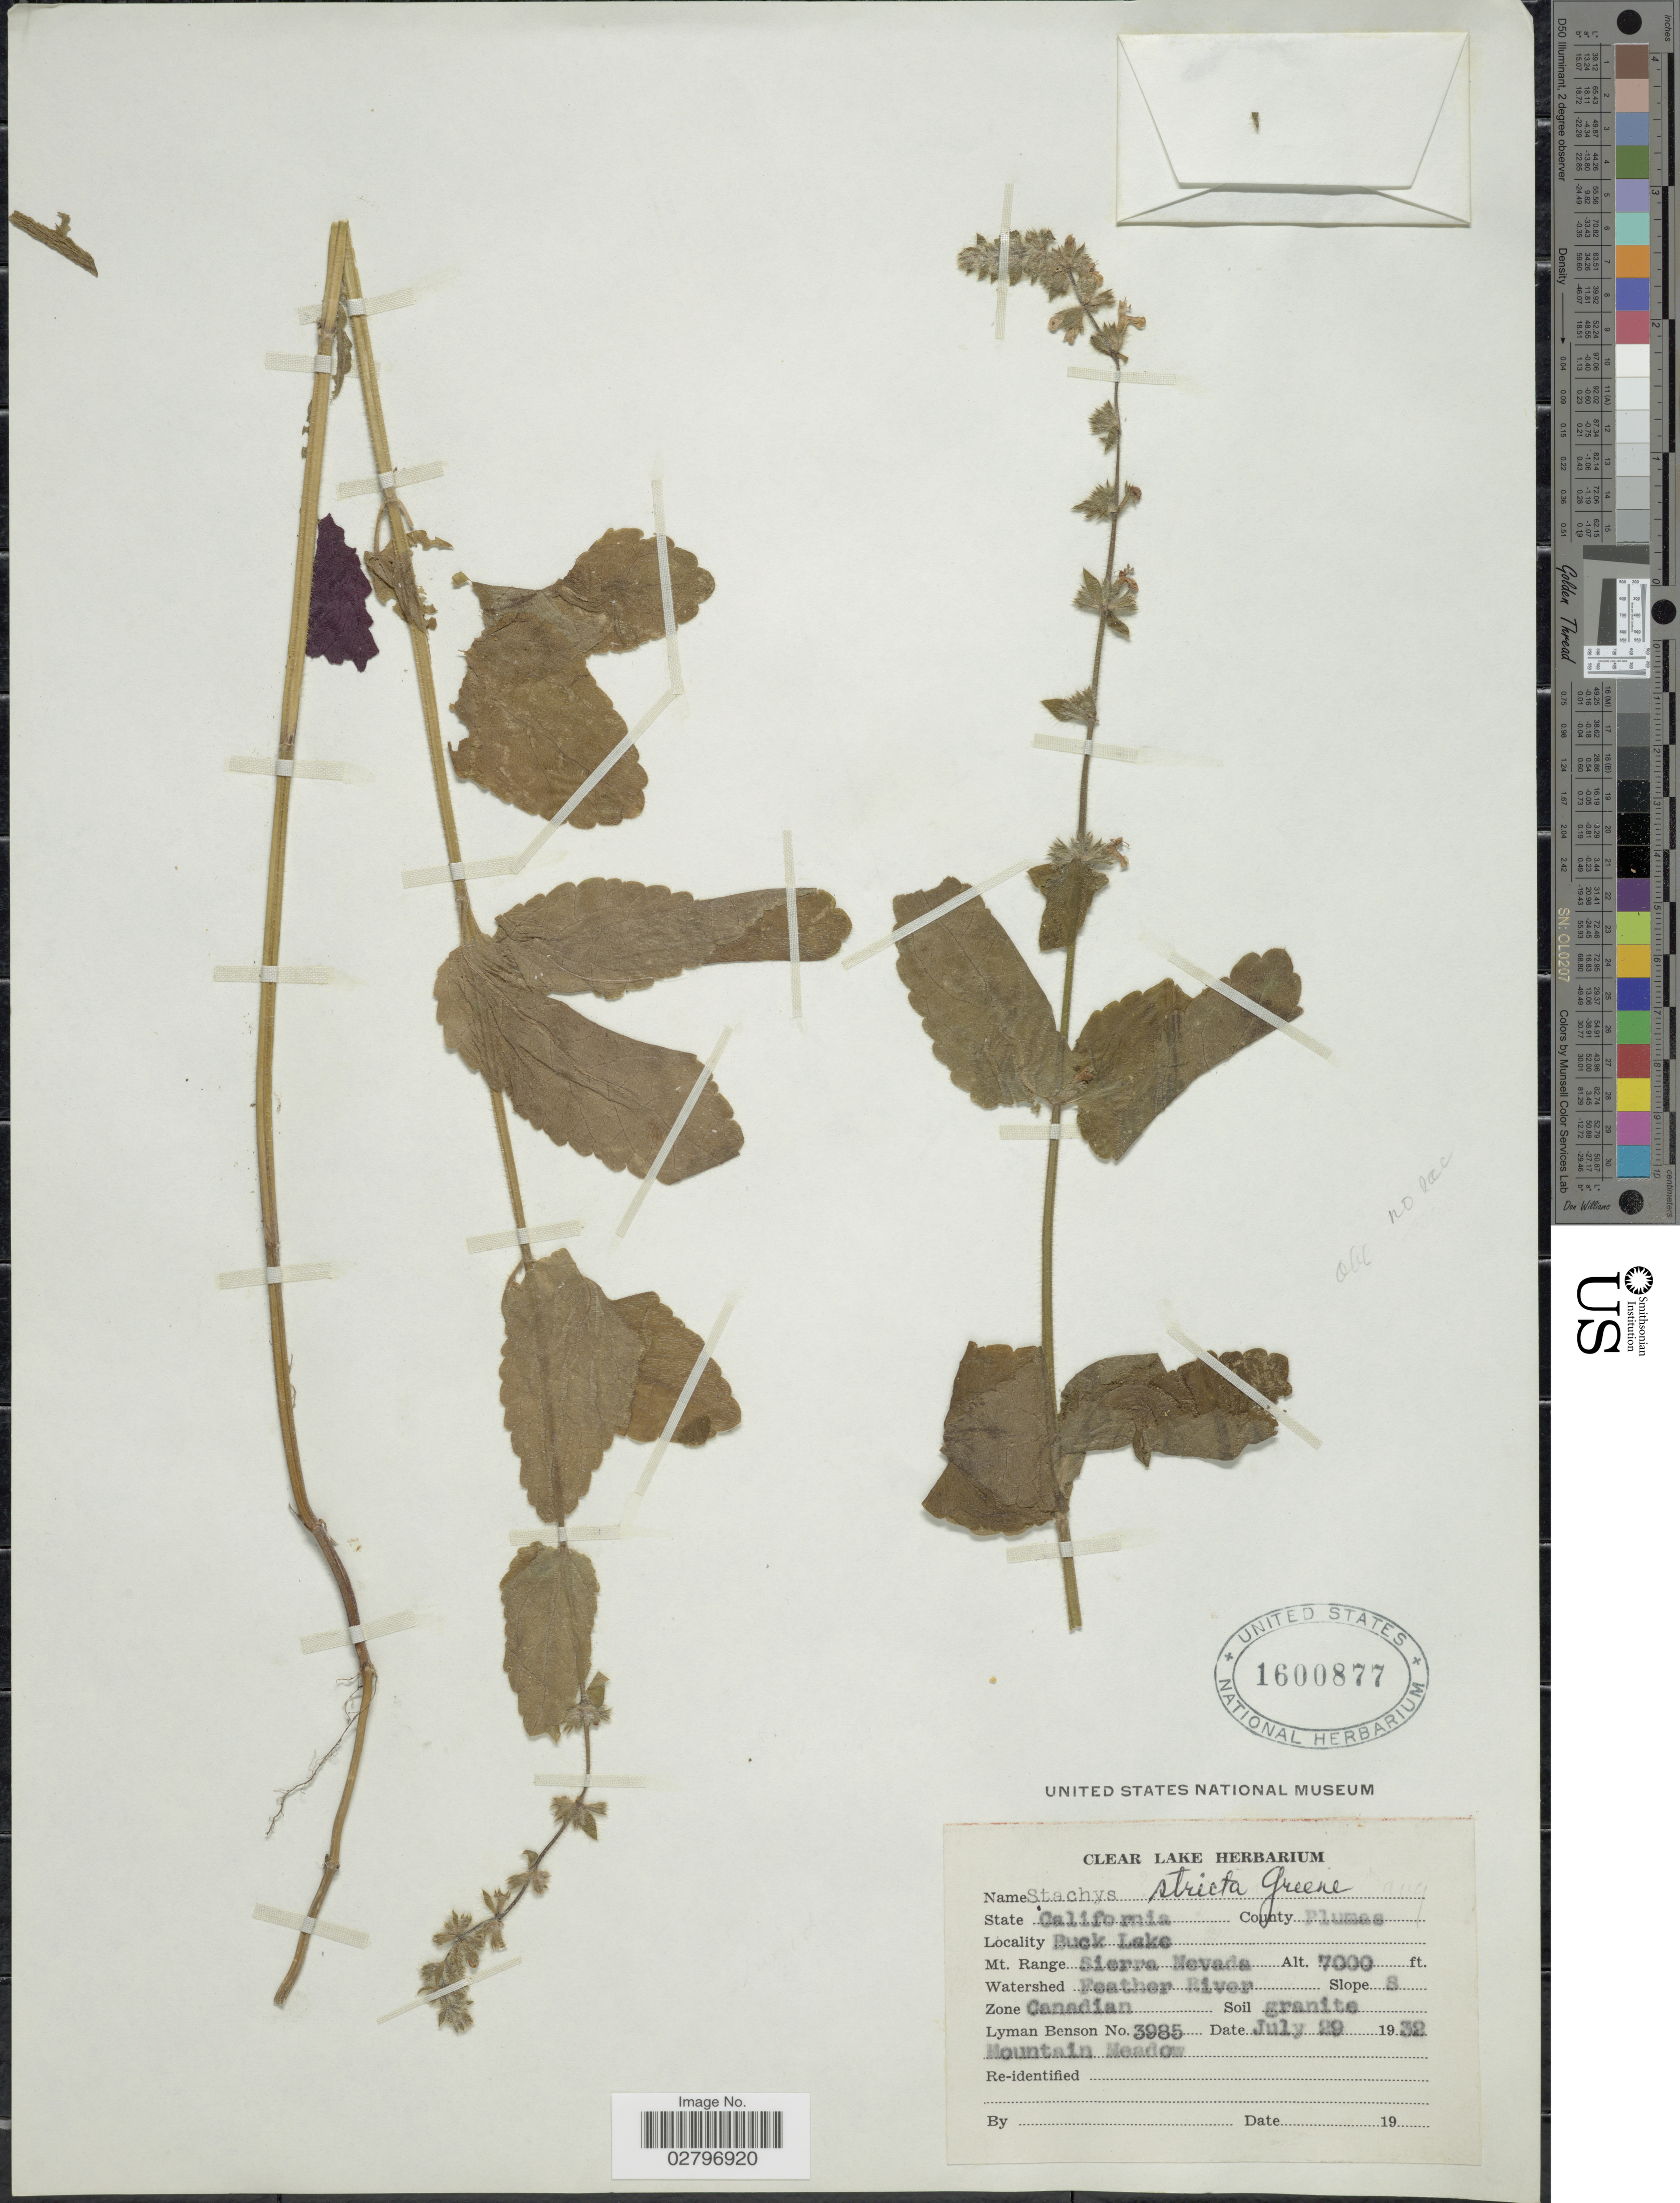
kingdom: Plantae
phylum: Tracheophyta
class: Magnoliopsida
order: Lamiales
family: Lamiaceae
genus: Stachys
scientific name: Stachys stricta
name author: Greene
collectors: L. D. Benson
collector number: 3985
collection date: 1932-07-29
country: United States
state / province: California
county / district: Plumas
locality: County Plumas, Buck Lake, Mt. Range Sierra Nevada, Watershed Feather River, Zone Canadian.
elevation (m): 2134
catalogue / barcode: US 1600877